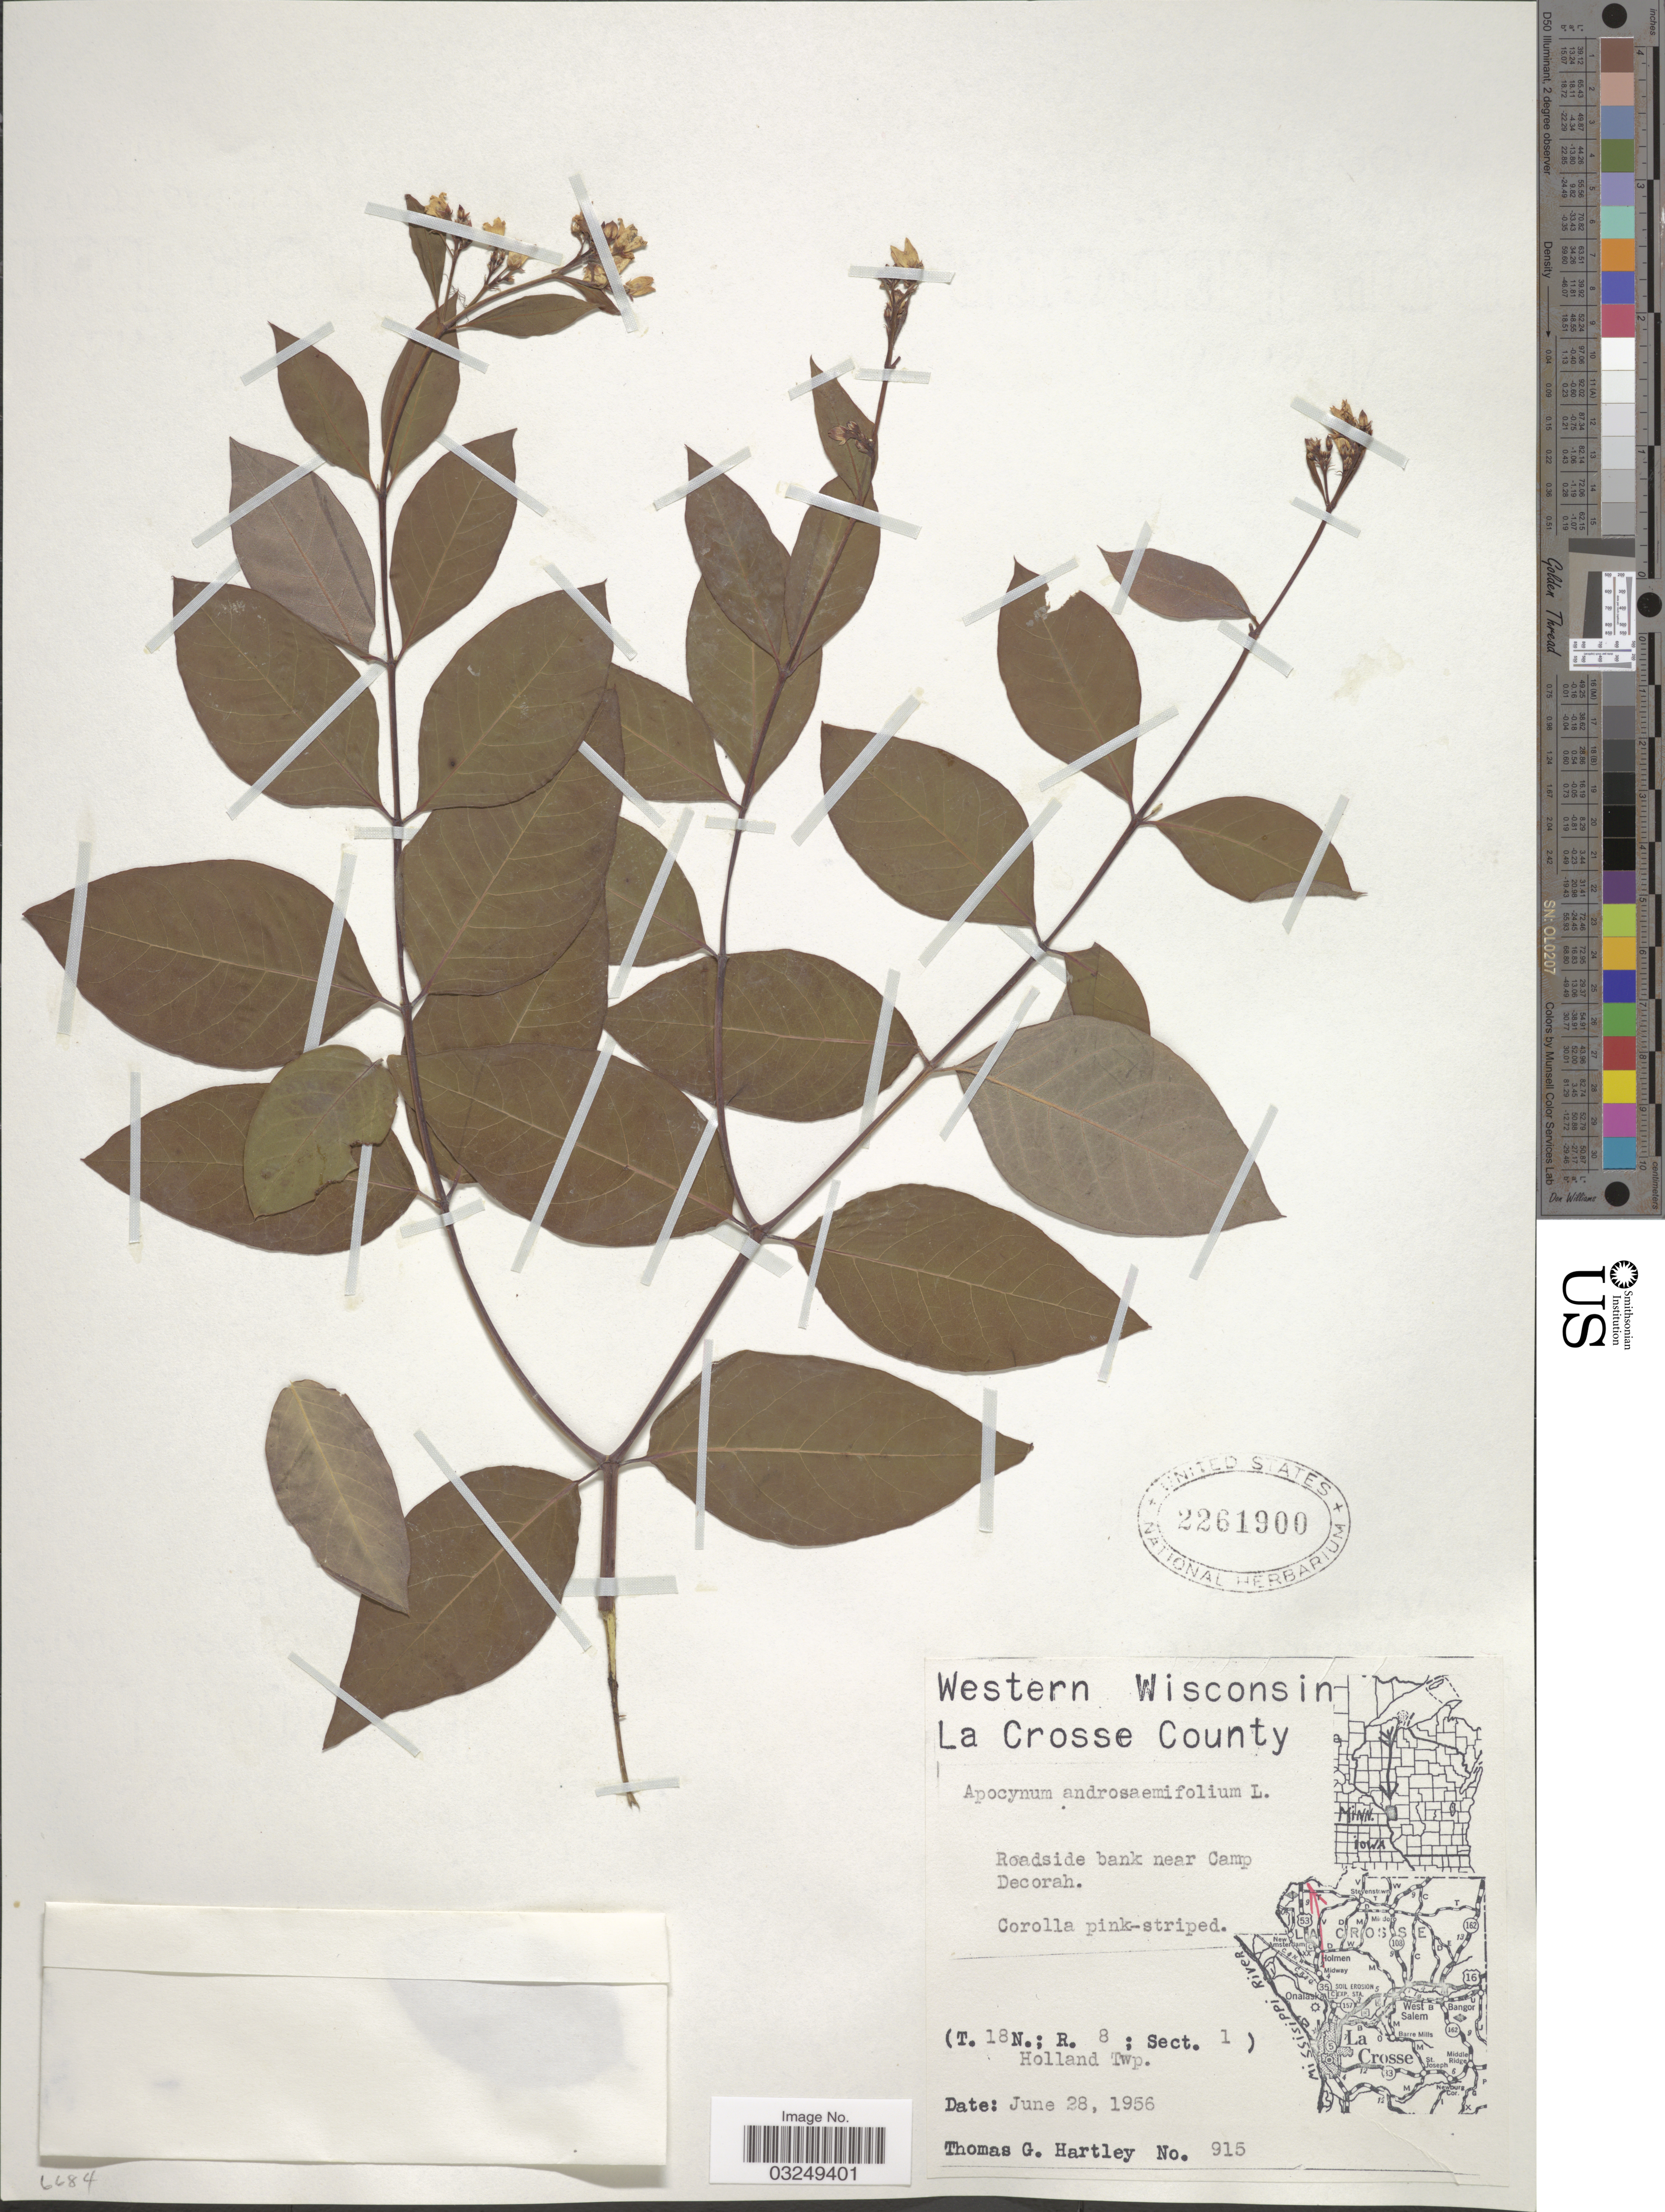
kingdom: Plantae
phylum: Tracheophyta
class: Magnoliopsida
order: Gentianales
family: Apocynaceae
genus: Apocynum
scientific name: Apocynum androsaemifolium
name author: L.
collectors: T. G. Hartley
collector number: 915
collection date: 1956-06-28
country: United States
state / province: Wisconsin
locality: Western Wisconsin. La Crosse County. Roadside bank near Camp Decorah. (T. 18 N.; R. 8; Sect. 1). Holland Twp.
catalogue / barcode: US 2261900